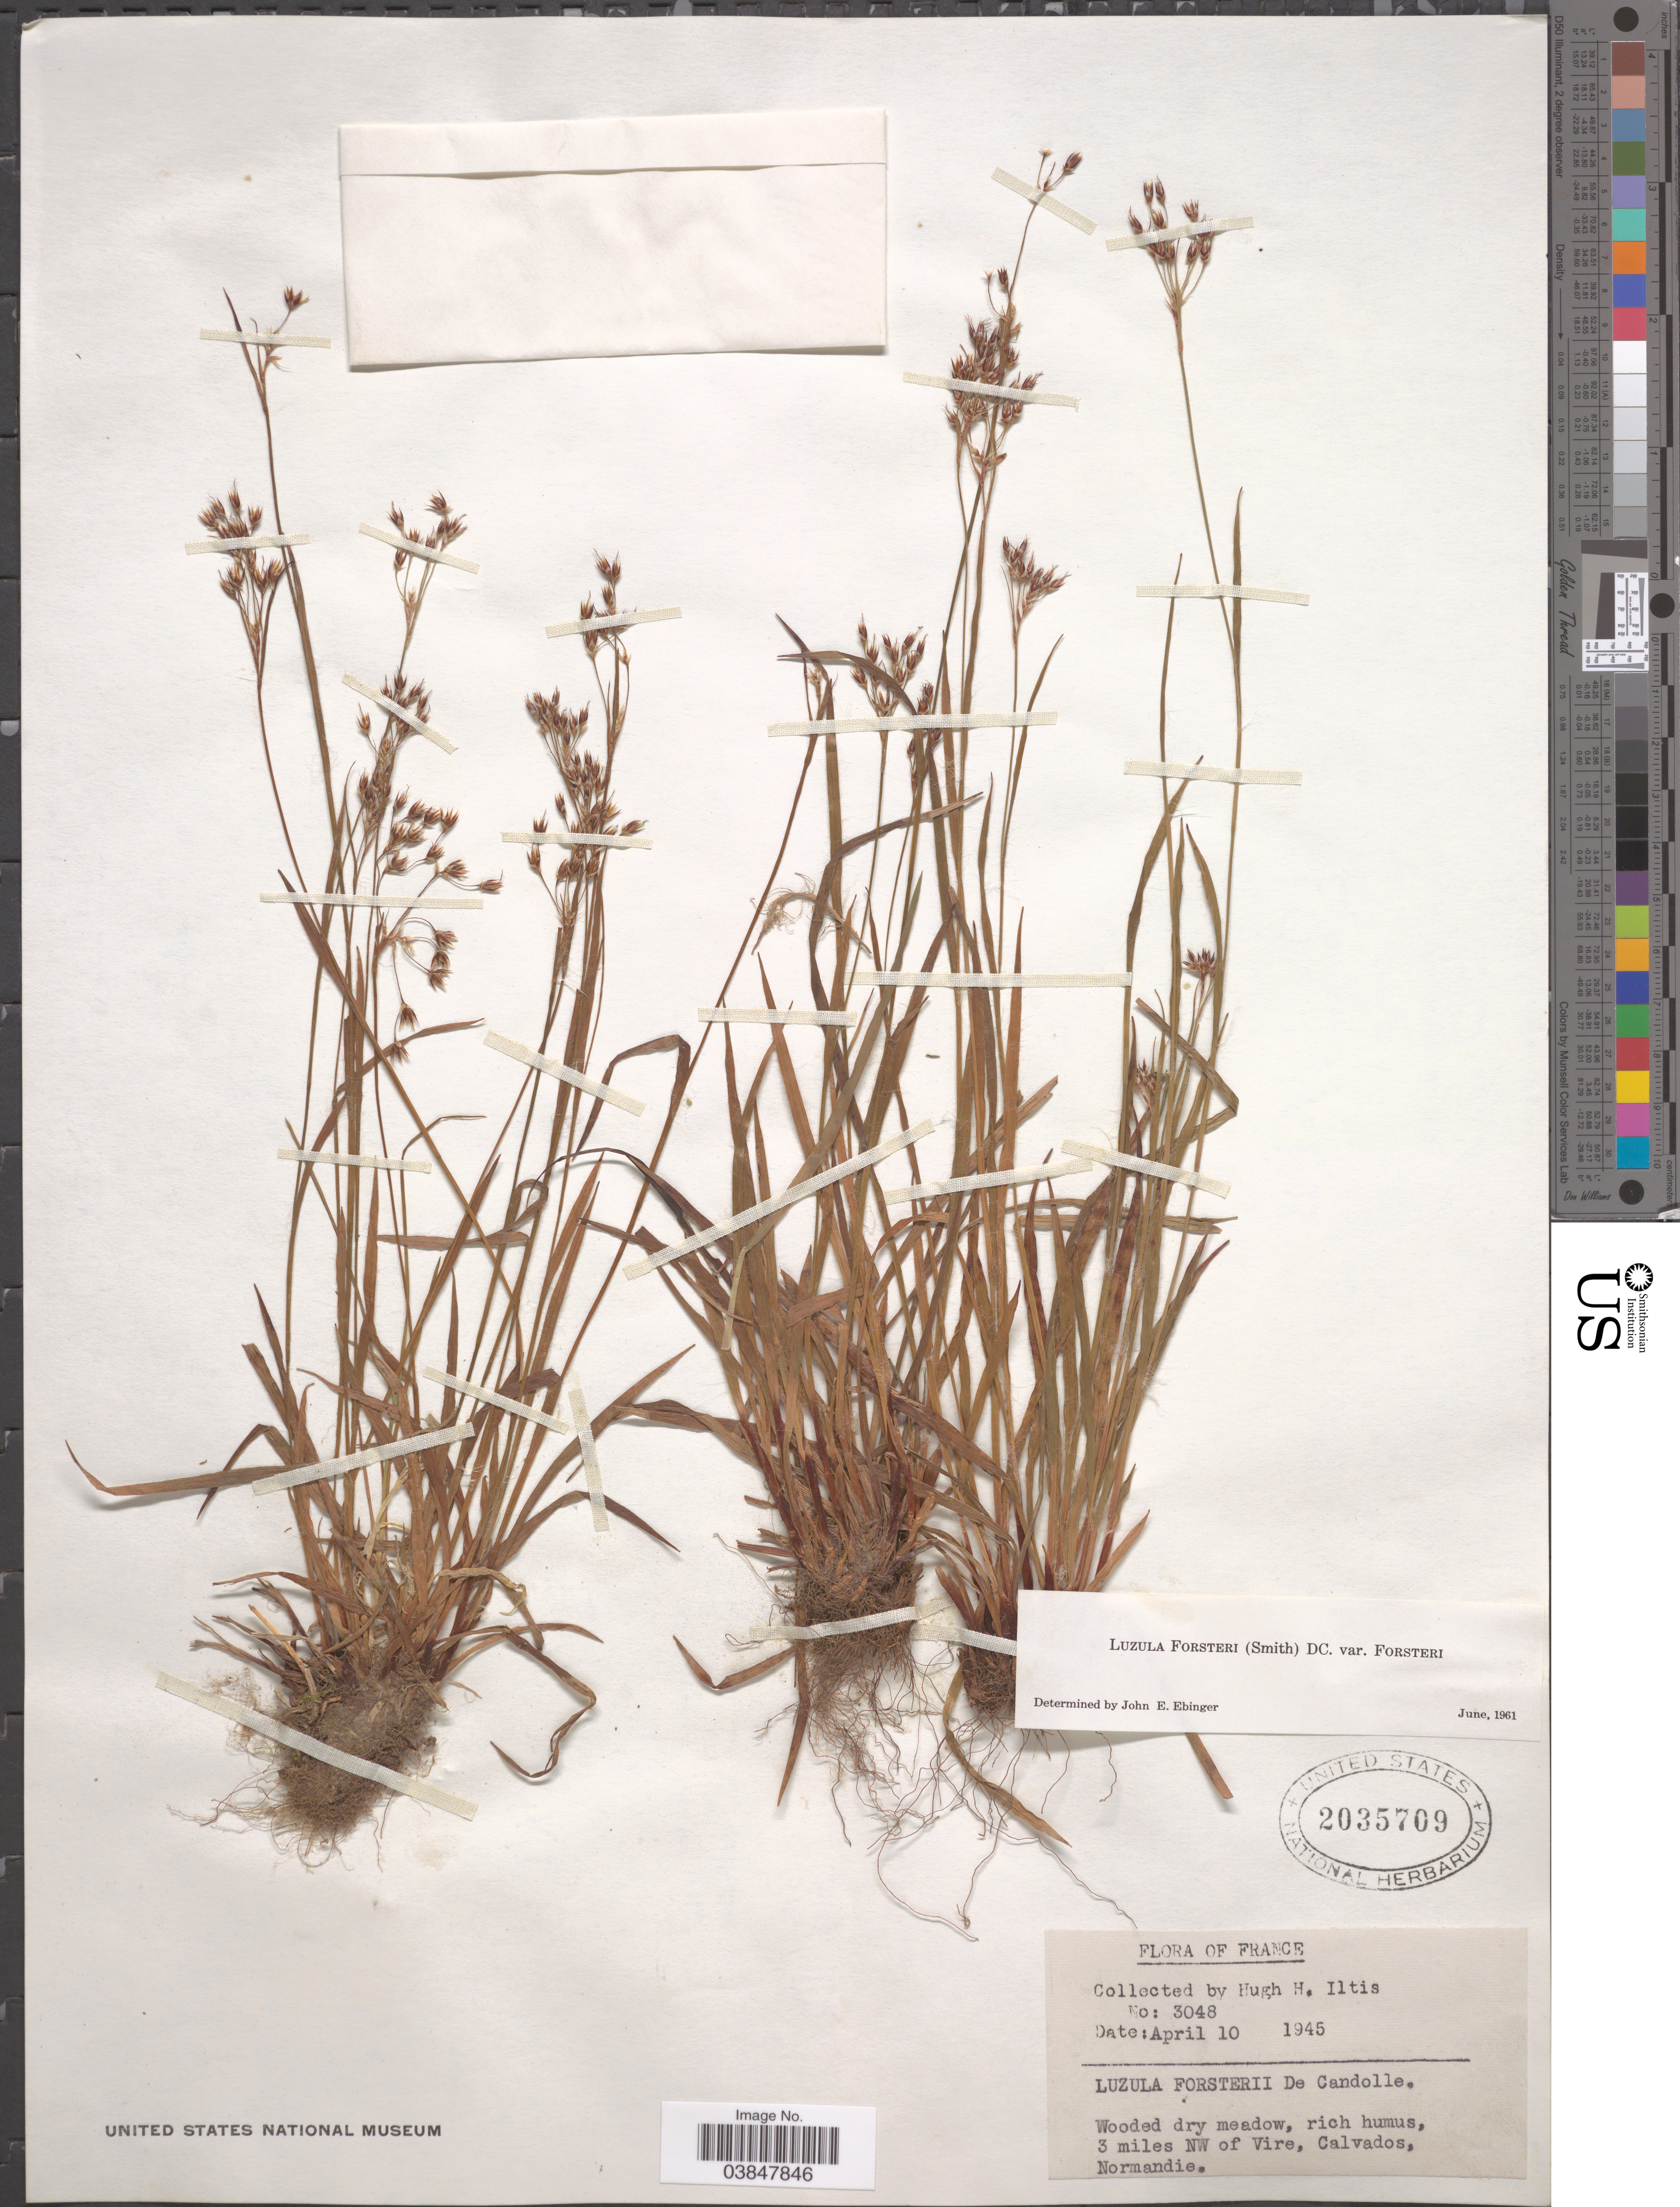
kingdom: Plantae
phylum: Tracheophyta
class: Liliopsida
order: Poales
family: Juncaceae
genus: Luzula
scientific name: Luzula forsteri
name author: (Sm.) DC.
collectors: H. H. Iltis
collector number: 3048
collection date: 1945-04-10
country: France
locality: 3 miles NW of Vire,Calvados, Normandie.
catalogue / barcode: US 2035709